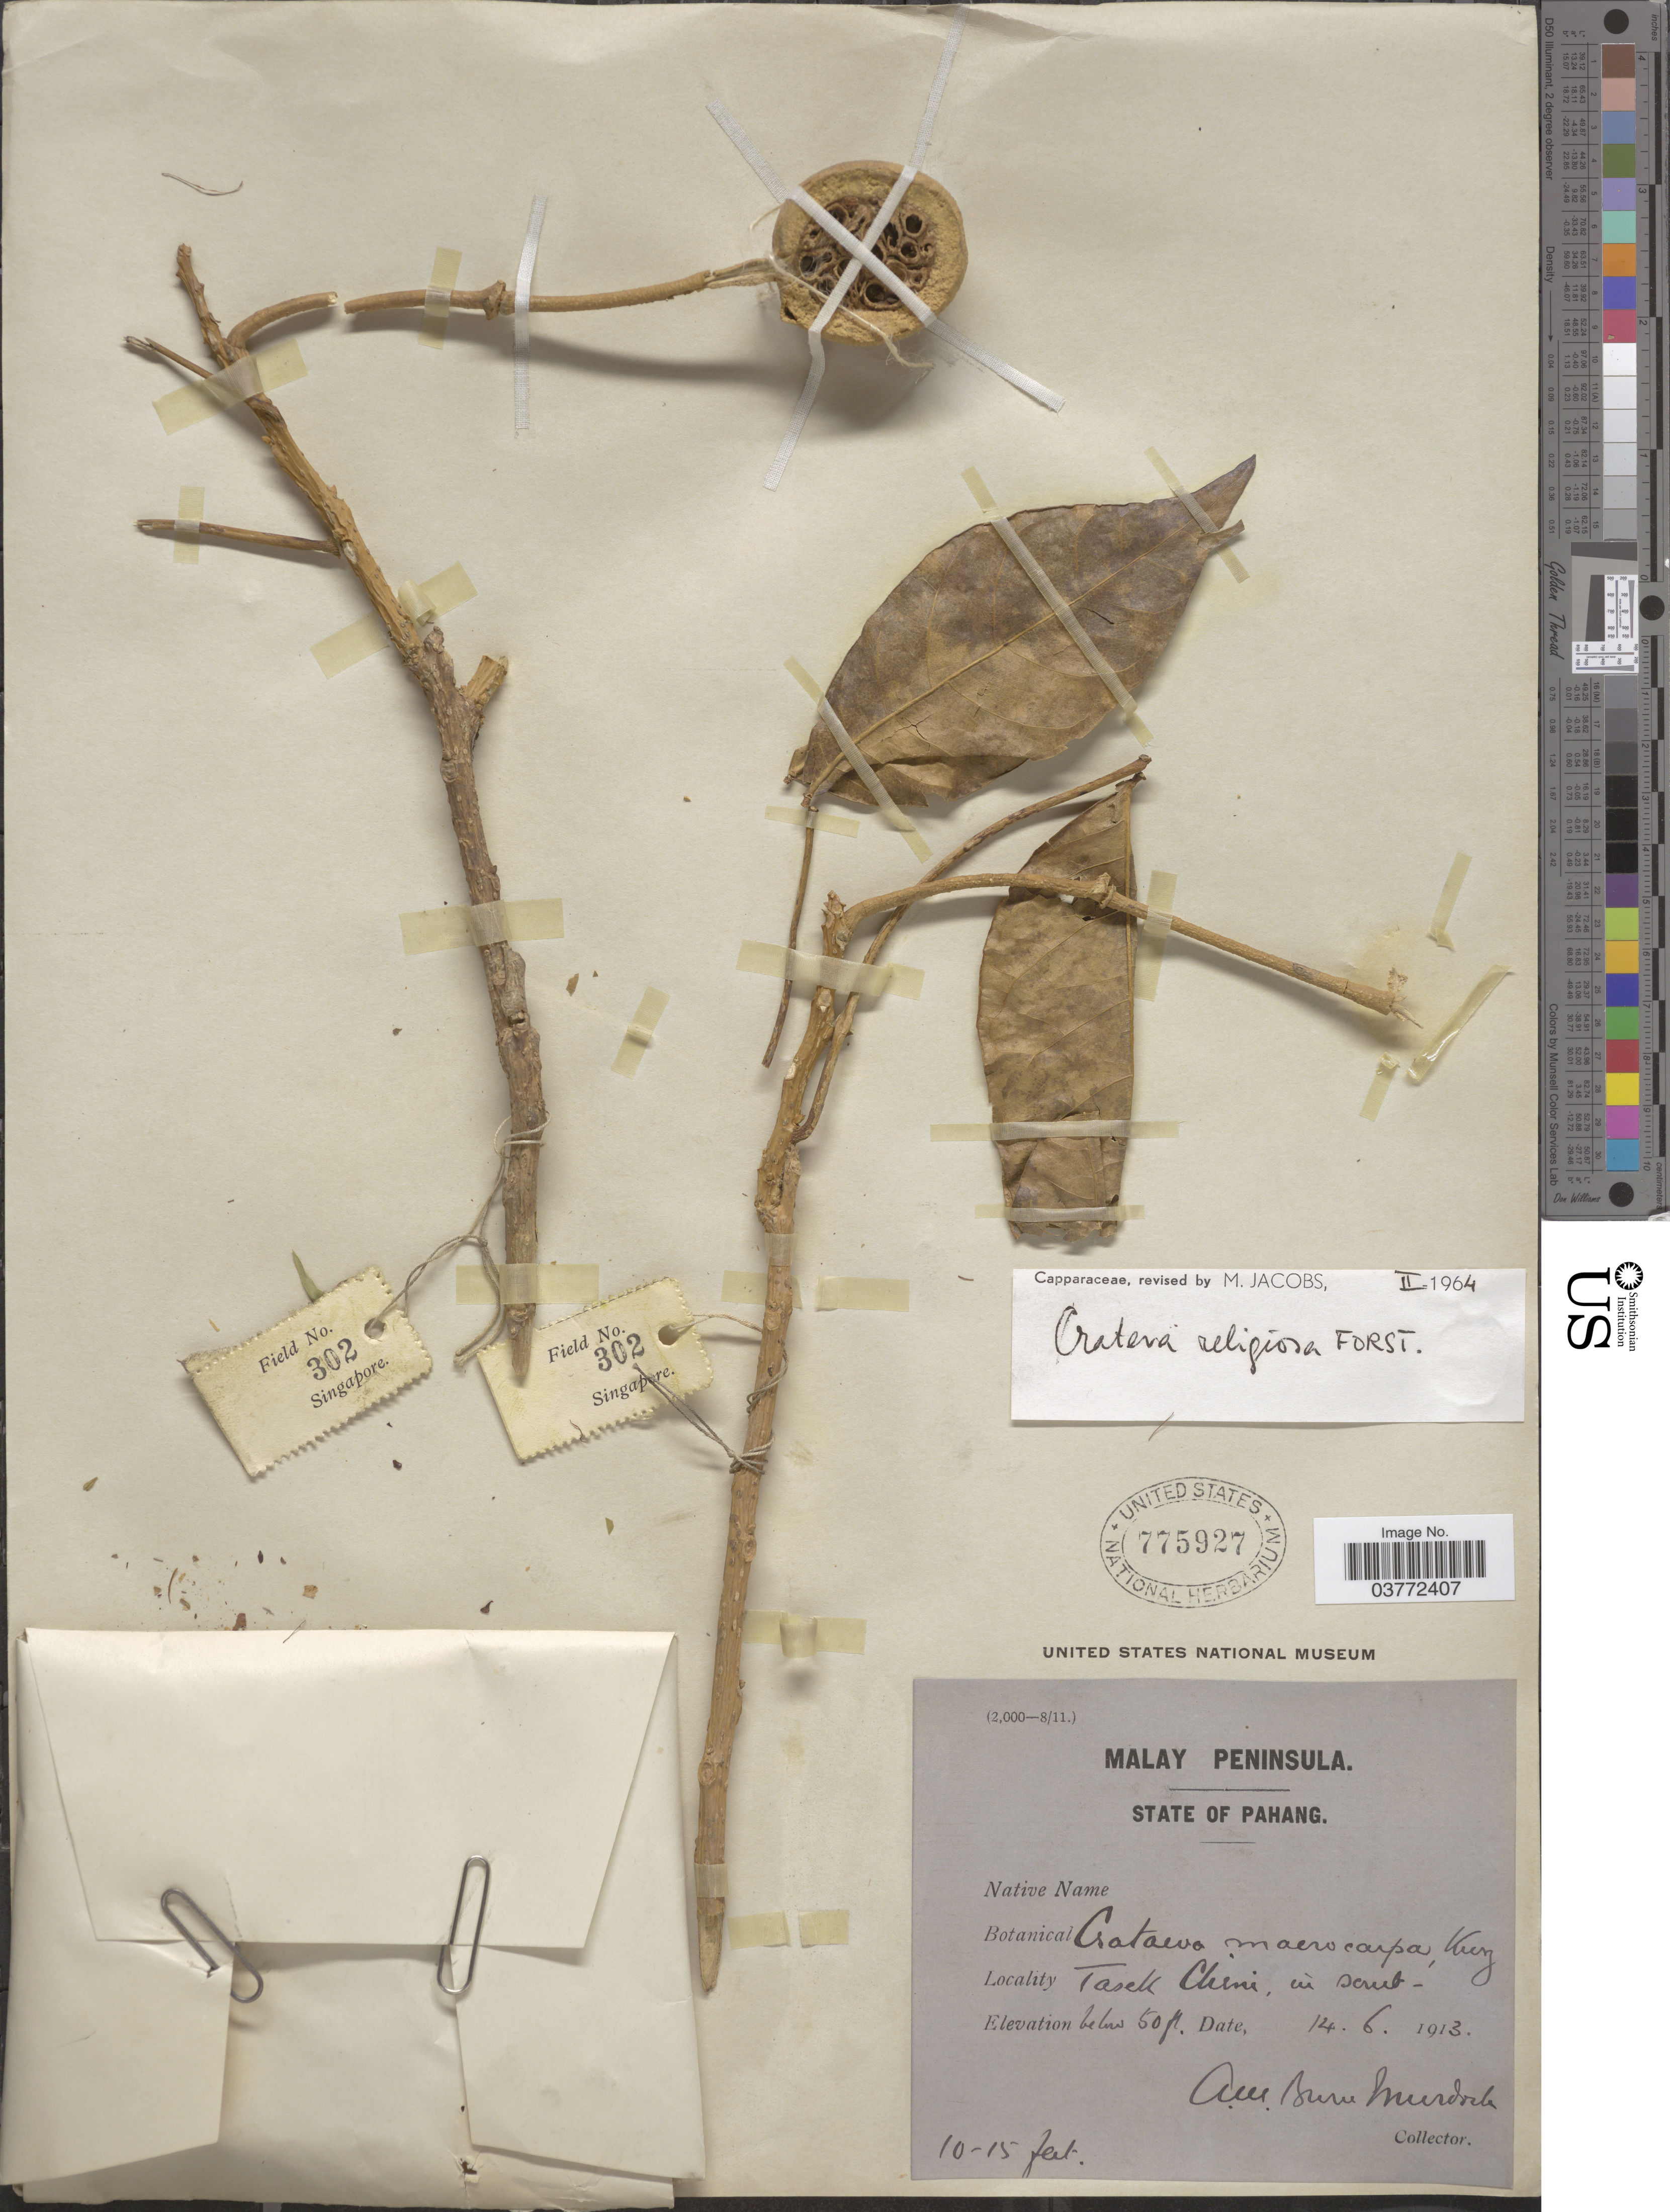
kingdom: Plantae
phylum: Tracheophyta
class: Magnoliopsida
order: Brassicales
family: Capparaceae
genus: Crateva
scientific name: Crateva religiosa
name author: G. Forst.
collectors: A. Murdock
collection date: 1913-06-14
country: Malaysia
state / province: Pahang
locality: Malay Peninsula. Tasek Cheni.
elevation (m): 3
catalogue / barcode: US 775927